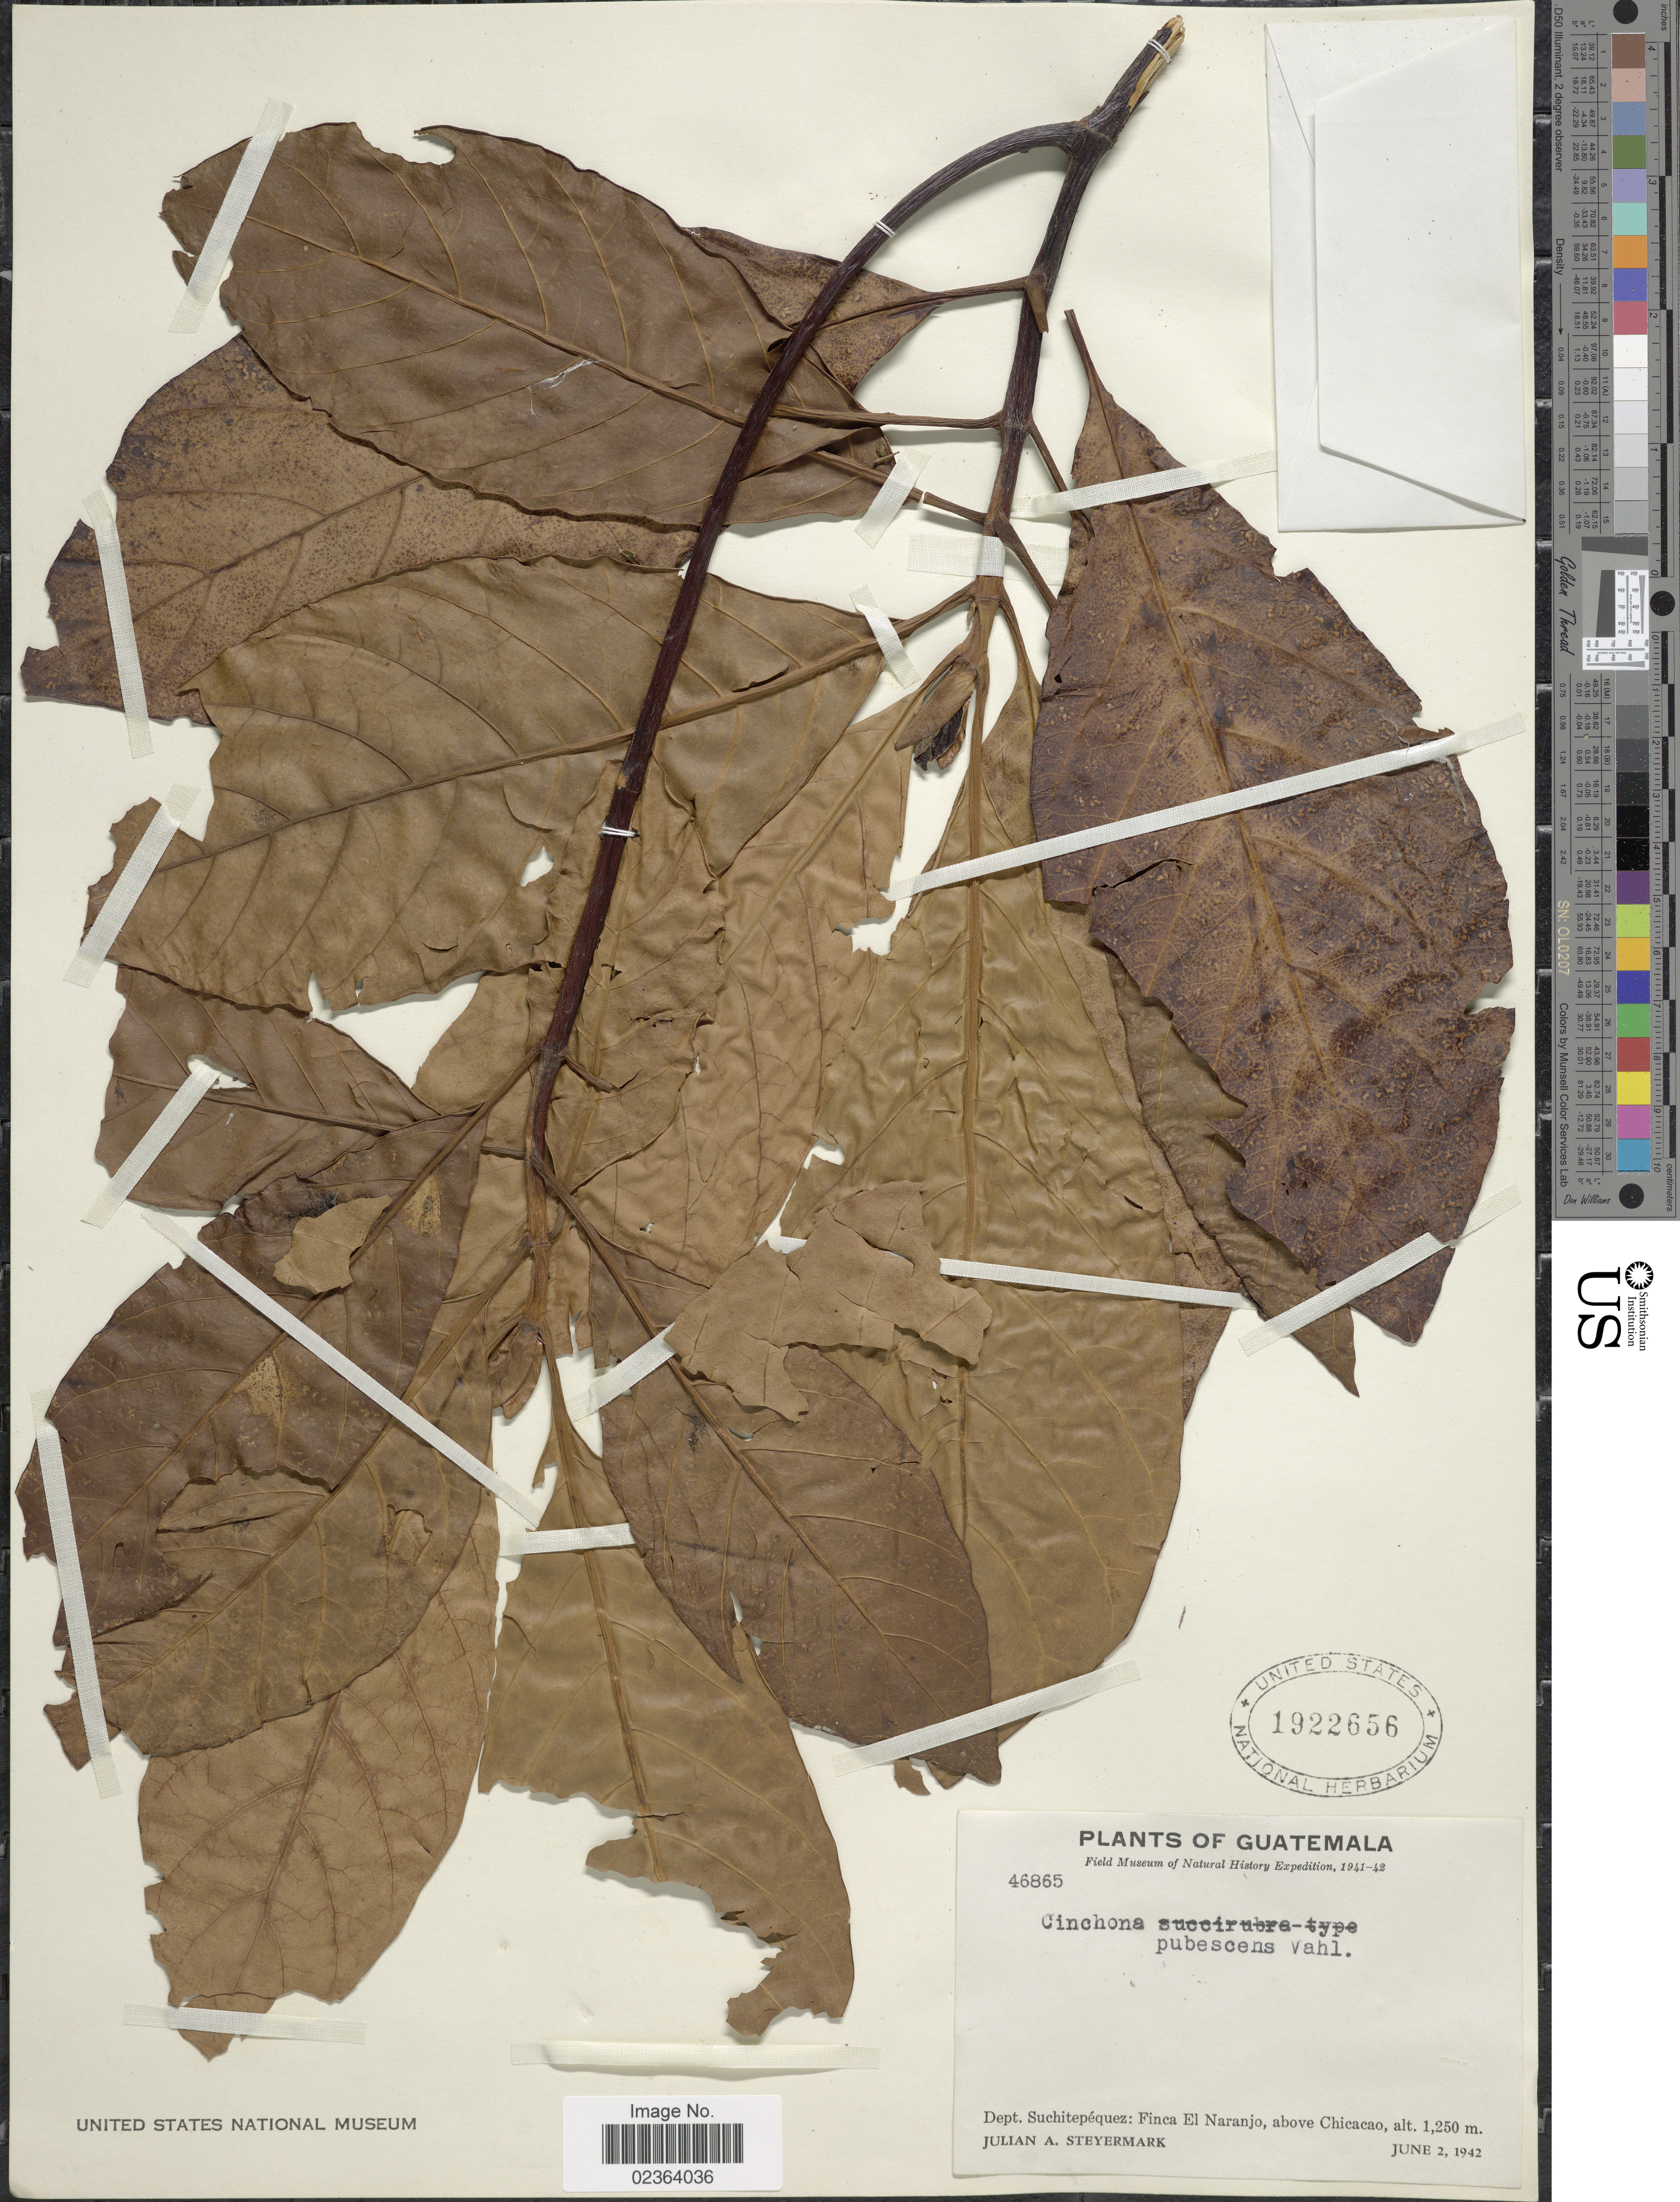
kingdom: Plantae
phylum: Tracheophyta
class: Magnoliopsida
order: Gentianales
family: Rubiaceae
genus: Cinchona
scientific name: Cinchona pubescens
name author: Vahl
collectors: J. Steyermark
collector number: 46865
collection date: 1942-06-02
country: Guatemala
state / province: Suchitepéquez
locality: Dept. Suchitepequez: Finca El Naranjo, above Chicacao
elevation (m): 1250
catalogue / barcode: US 1922656